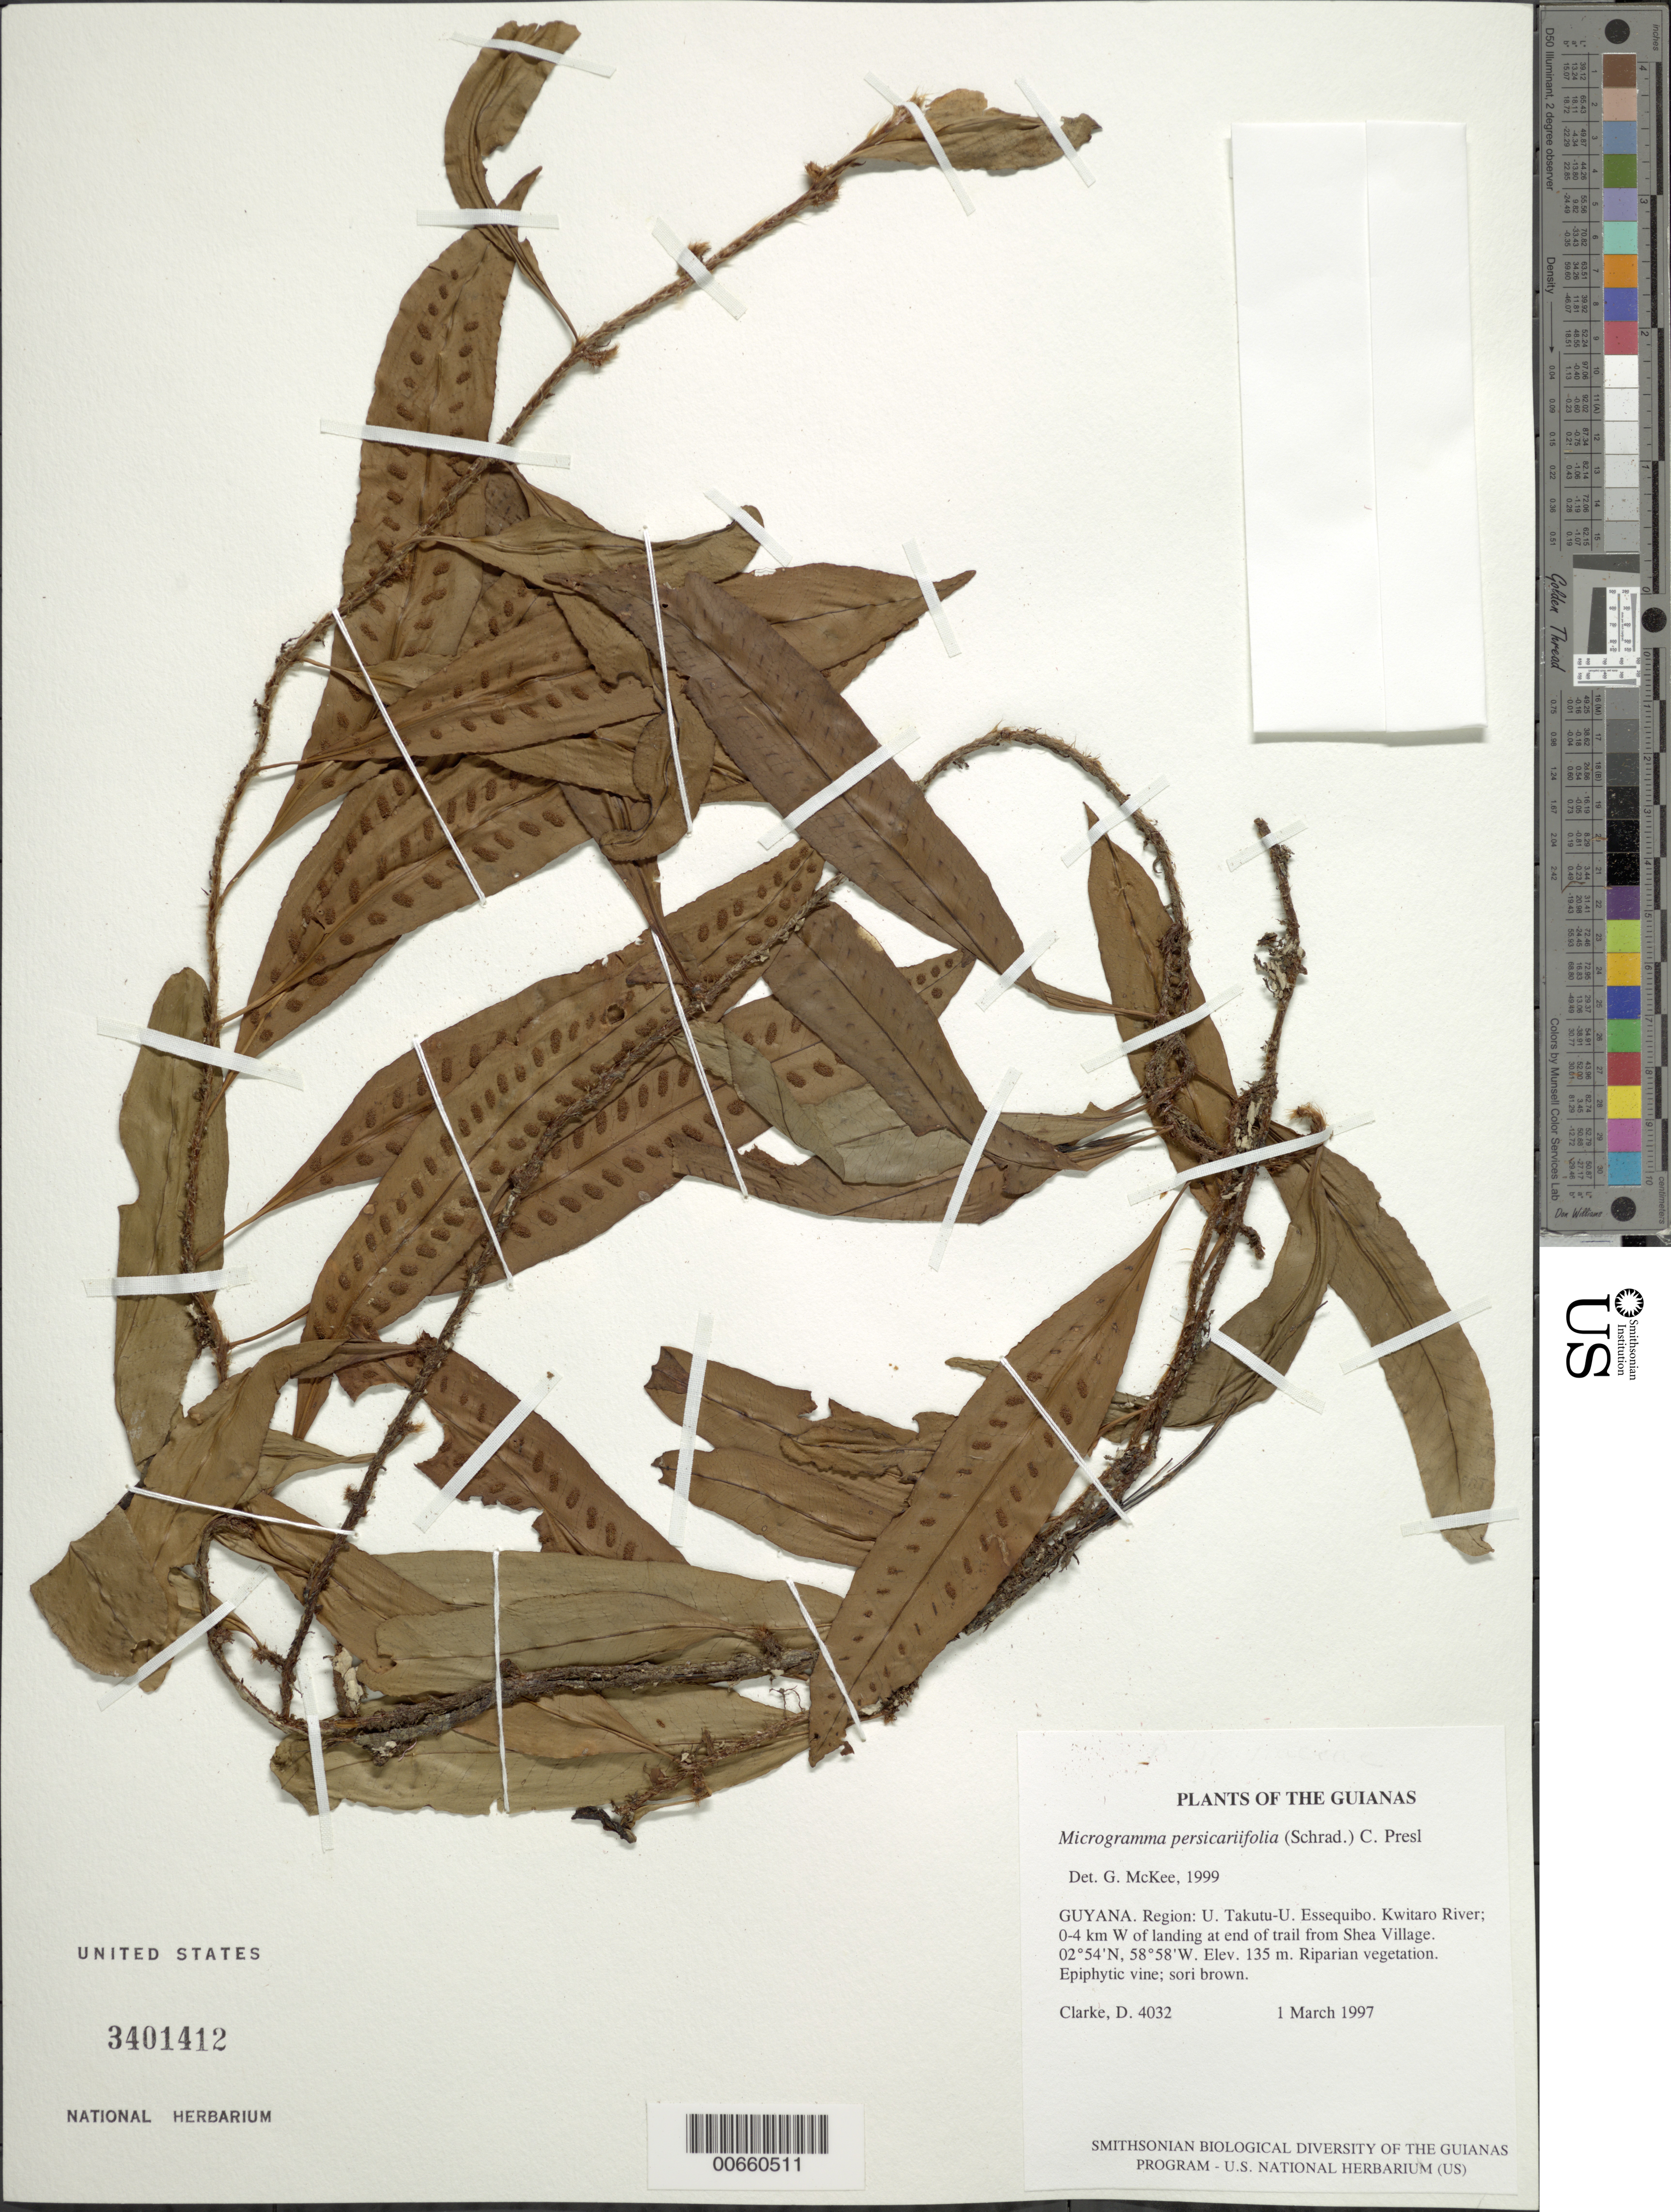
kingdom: Plantae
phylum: Tracheophyta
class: Polypodiopsida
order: Polypodiales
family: Polypodiaceae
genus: Microgramma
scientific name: Microgramma persicariifolia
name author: (Schrad.) C. Presl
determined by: McKee, G. S., (US), NMNH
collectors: H. D. Clarke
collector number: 4032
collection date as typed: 1 March 1997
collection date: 1997-03-01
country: Guyana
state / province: U. Takutu-U. Essequibo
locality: Kwitaro River; 0-4 km W of landing at end of trail from Shea Village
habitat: Riparian vegetation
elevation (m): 135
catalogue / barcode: US 3401412